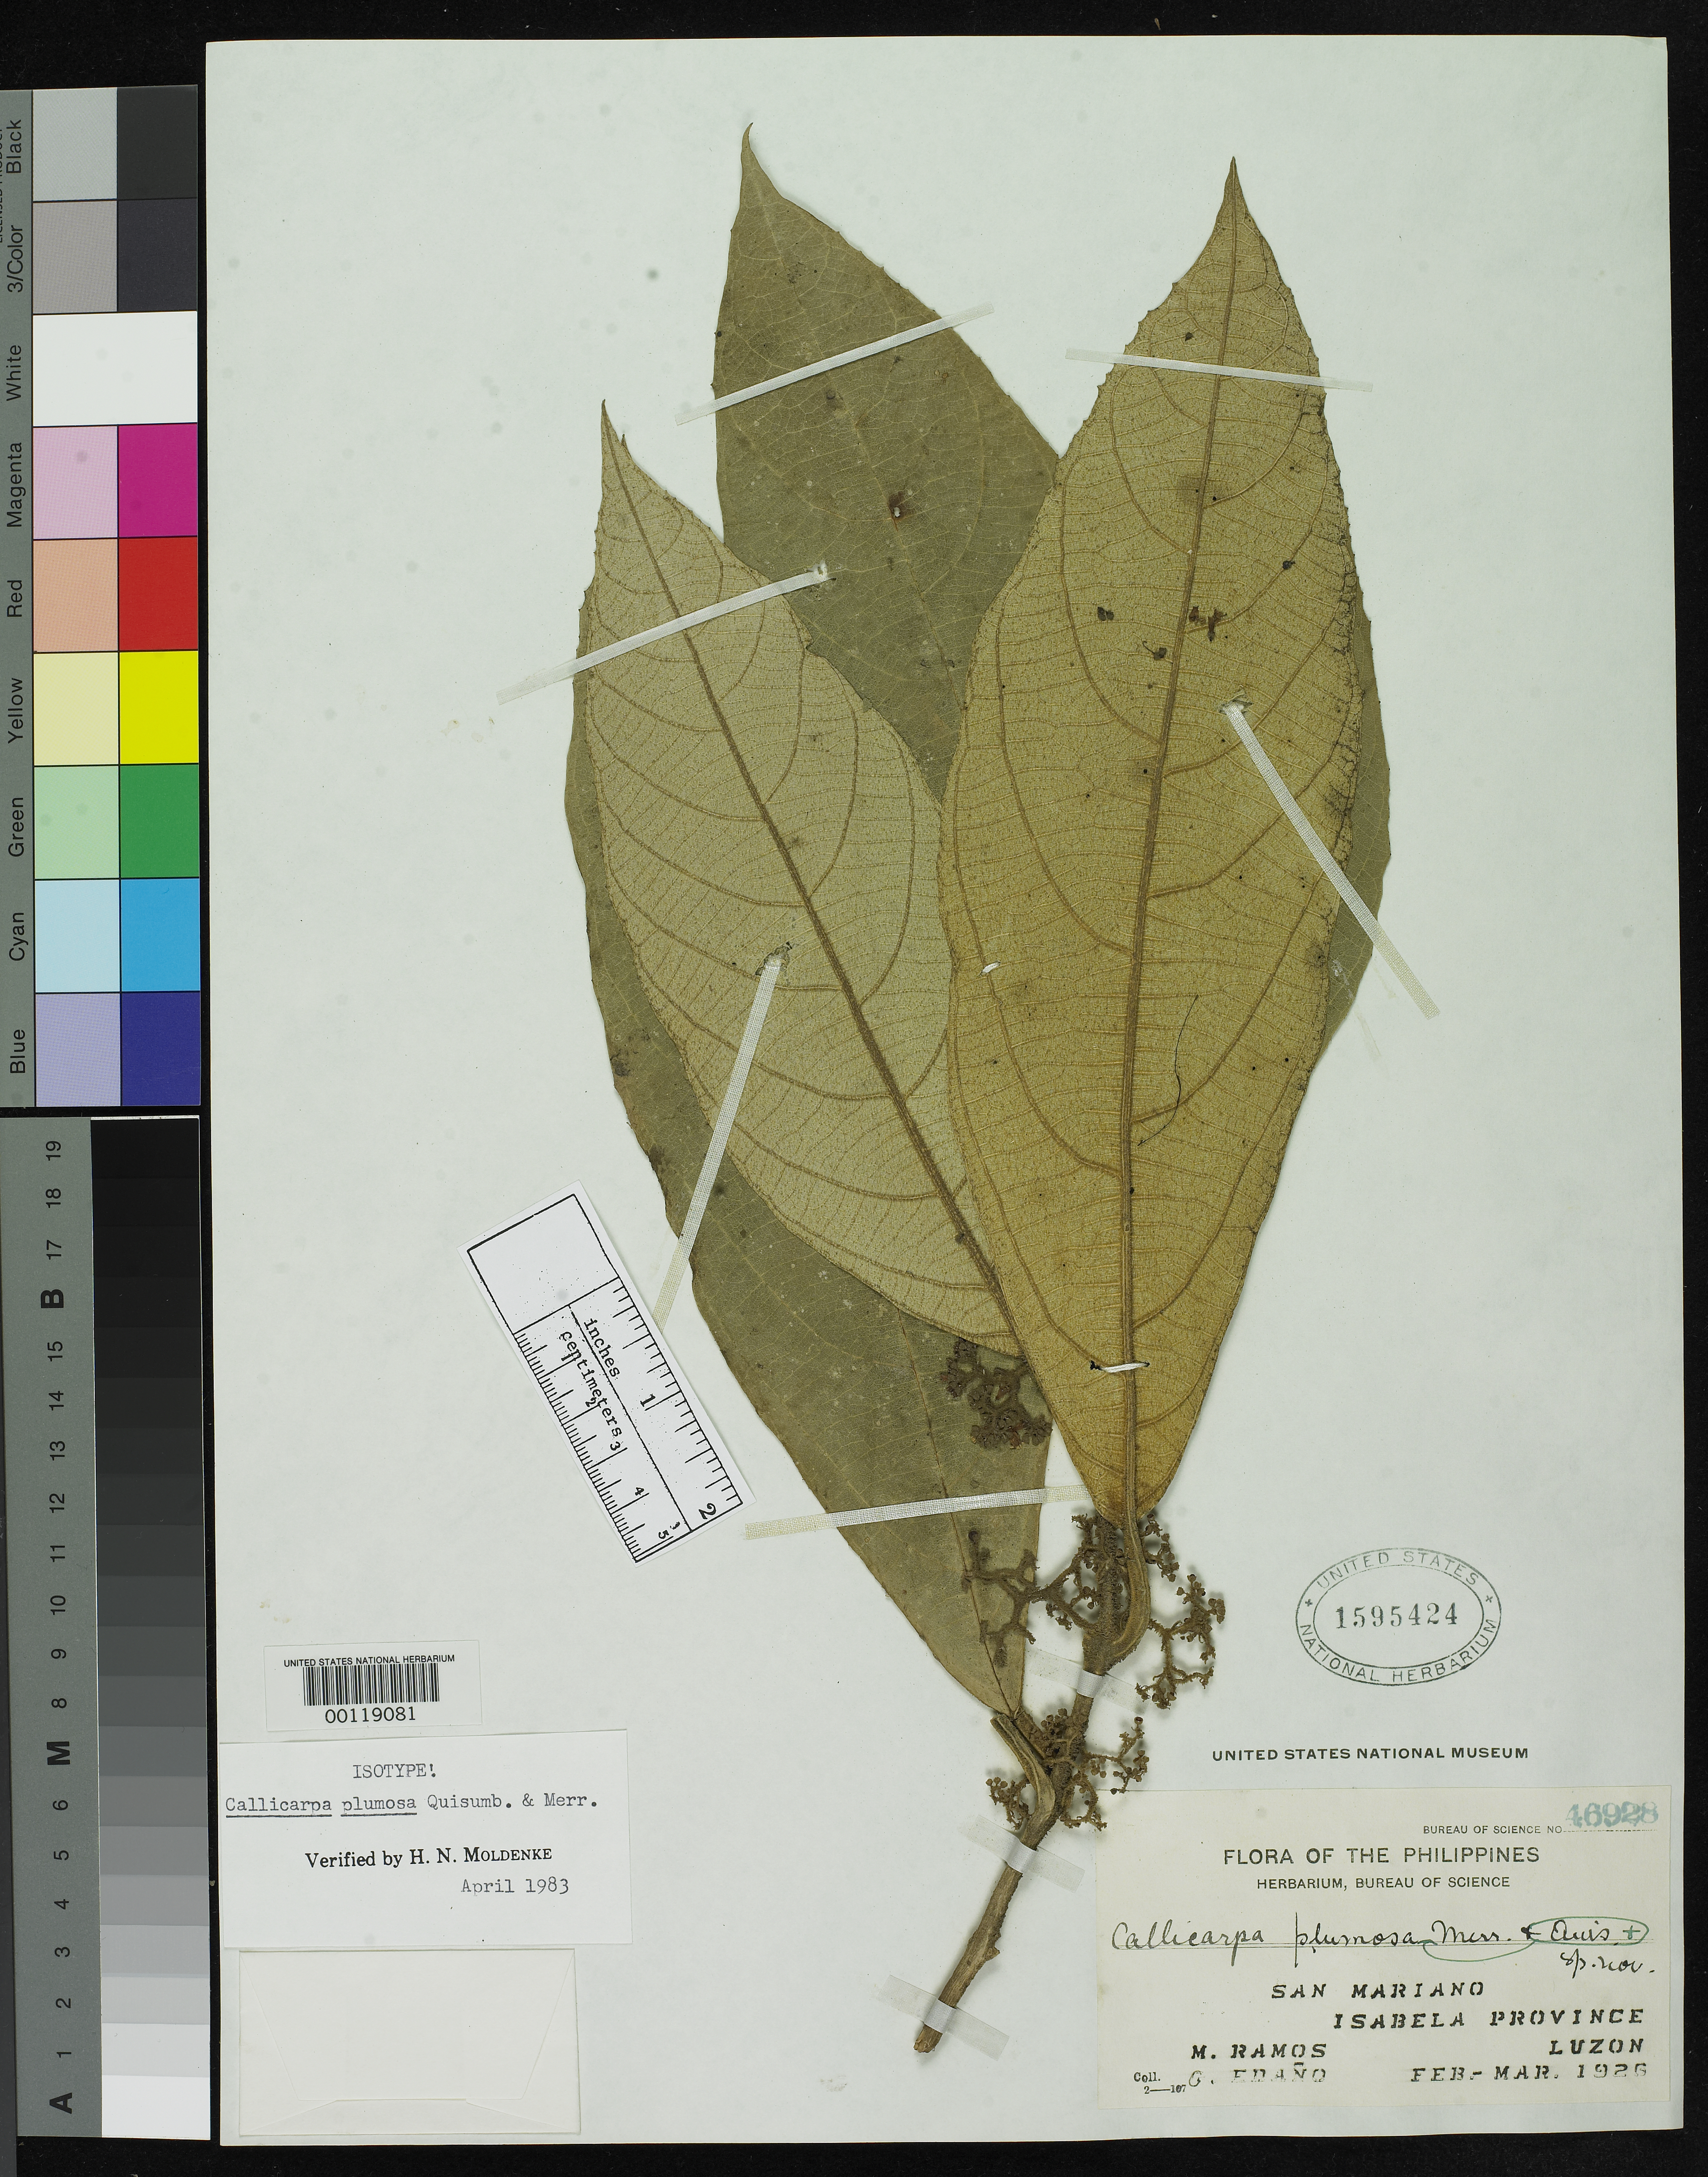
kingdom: Plantae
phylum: Tracheophyta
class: Magnoliopsida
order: Lamiales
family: Lamiaceae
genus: Callicarpa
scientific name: Callicarpa plumosa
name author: Quisumb. & Merr.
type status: Isotype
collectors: M. Ramos & G. E. Edaño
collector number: Bur. Sci. 46928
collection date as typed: Feb 1926 to -- Mar 1926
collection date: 1926-02/1926-03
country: Philippines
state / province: Cagayan Valley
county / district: Isabela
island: Luzon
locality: San Mariano.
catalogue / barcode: US 1595424